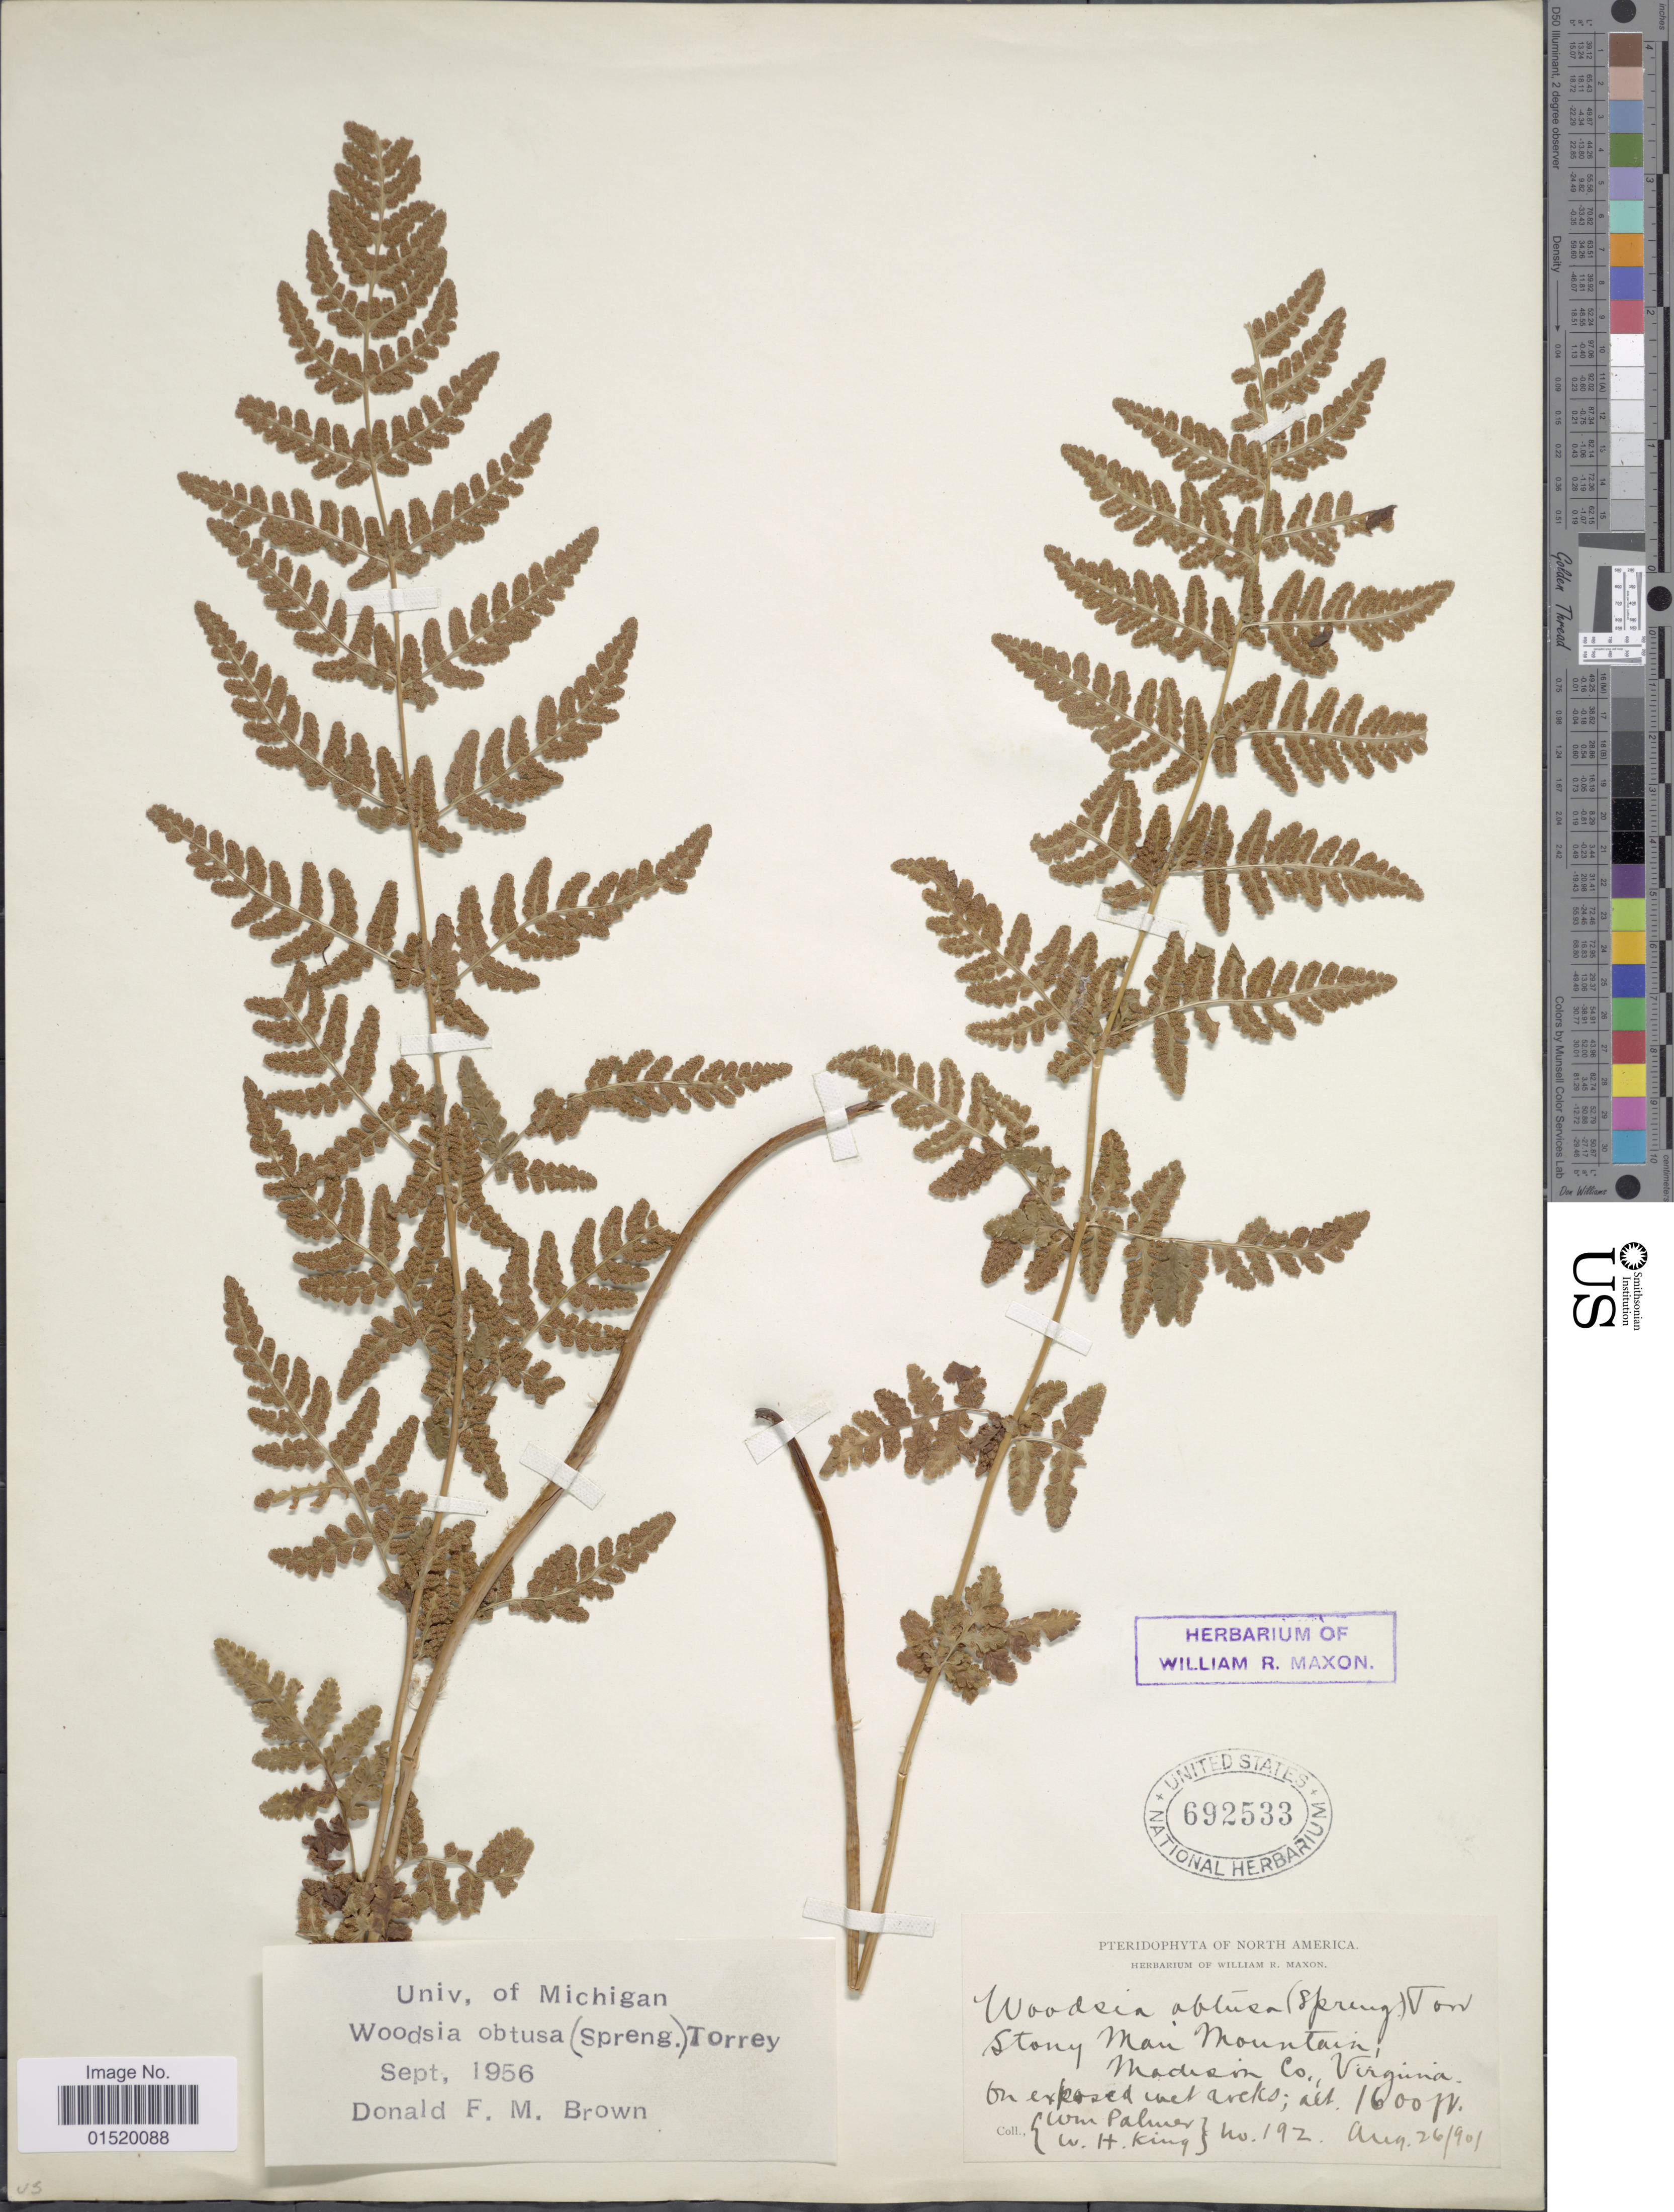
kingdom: Plantae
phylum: Tracheophyta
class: Polypodiopsida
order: Polypodiales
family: Woodsiaceae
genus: Woodsia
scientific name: Woodsia obtusa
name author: (Spreng.) Torr.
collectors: W. Palmer & W. H. King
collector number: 192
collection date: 1901-08-26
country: United States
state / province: Virginia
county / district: Madison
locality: Stony Main Mountain, Madison Co.,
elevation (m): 488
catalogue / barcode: US 692533